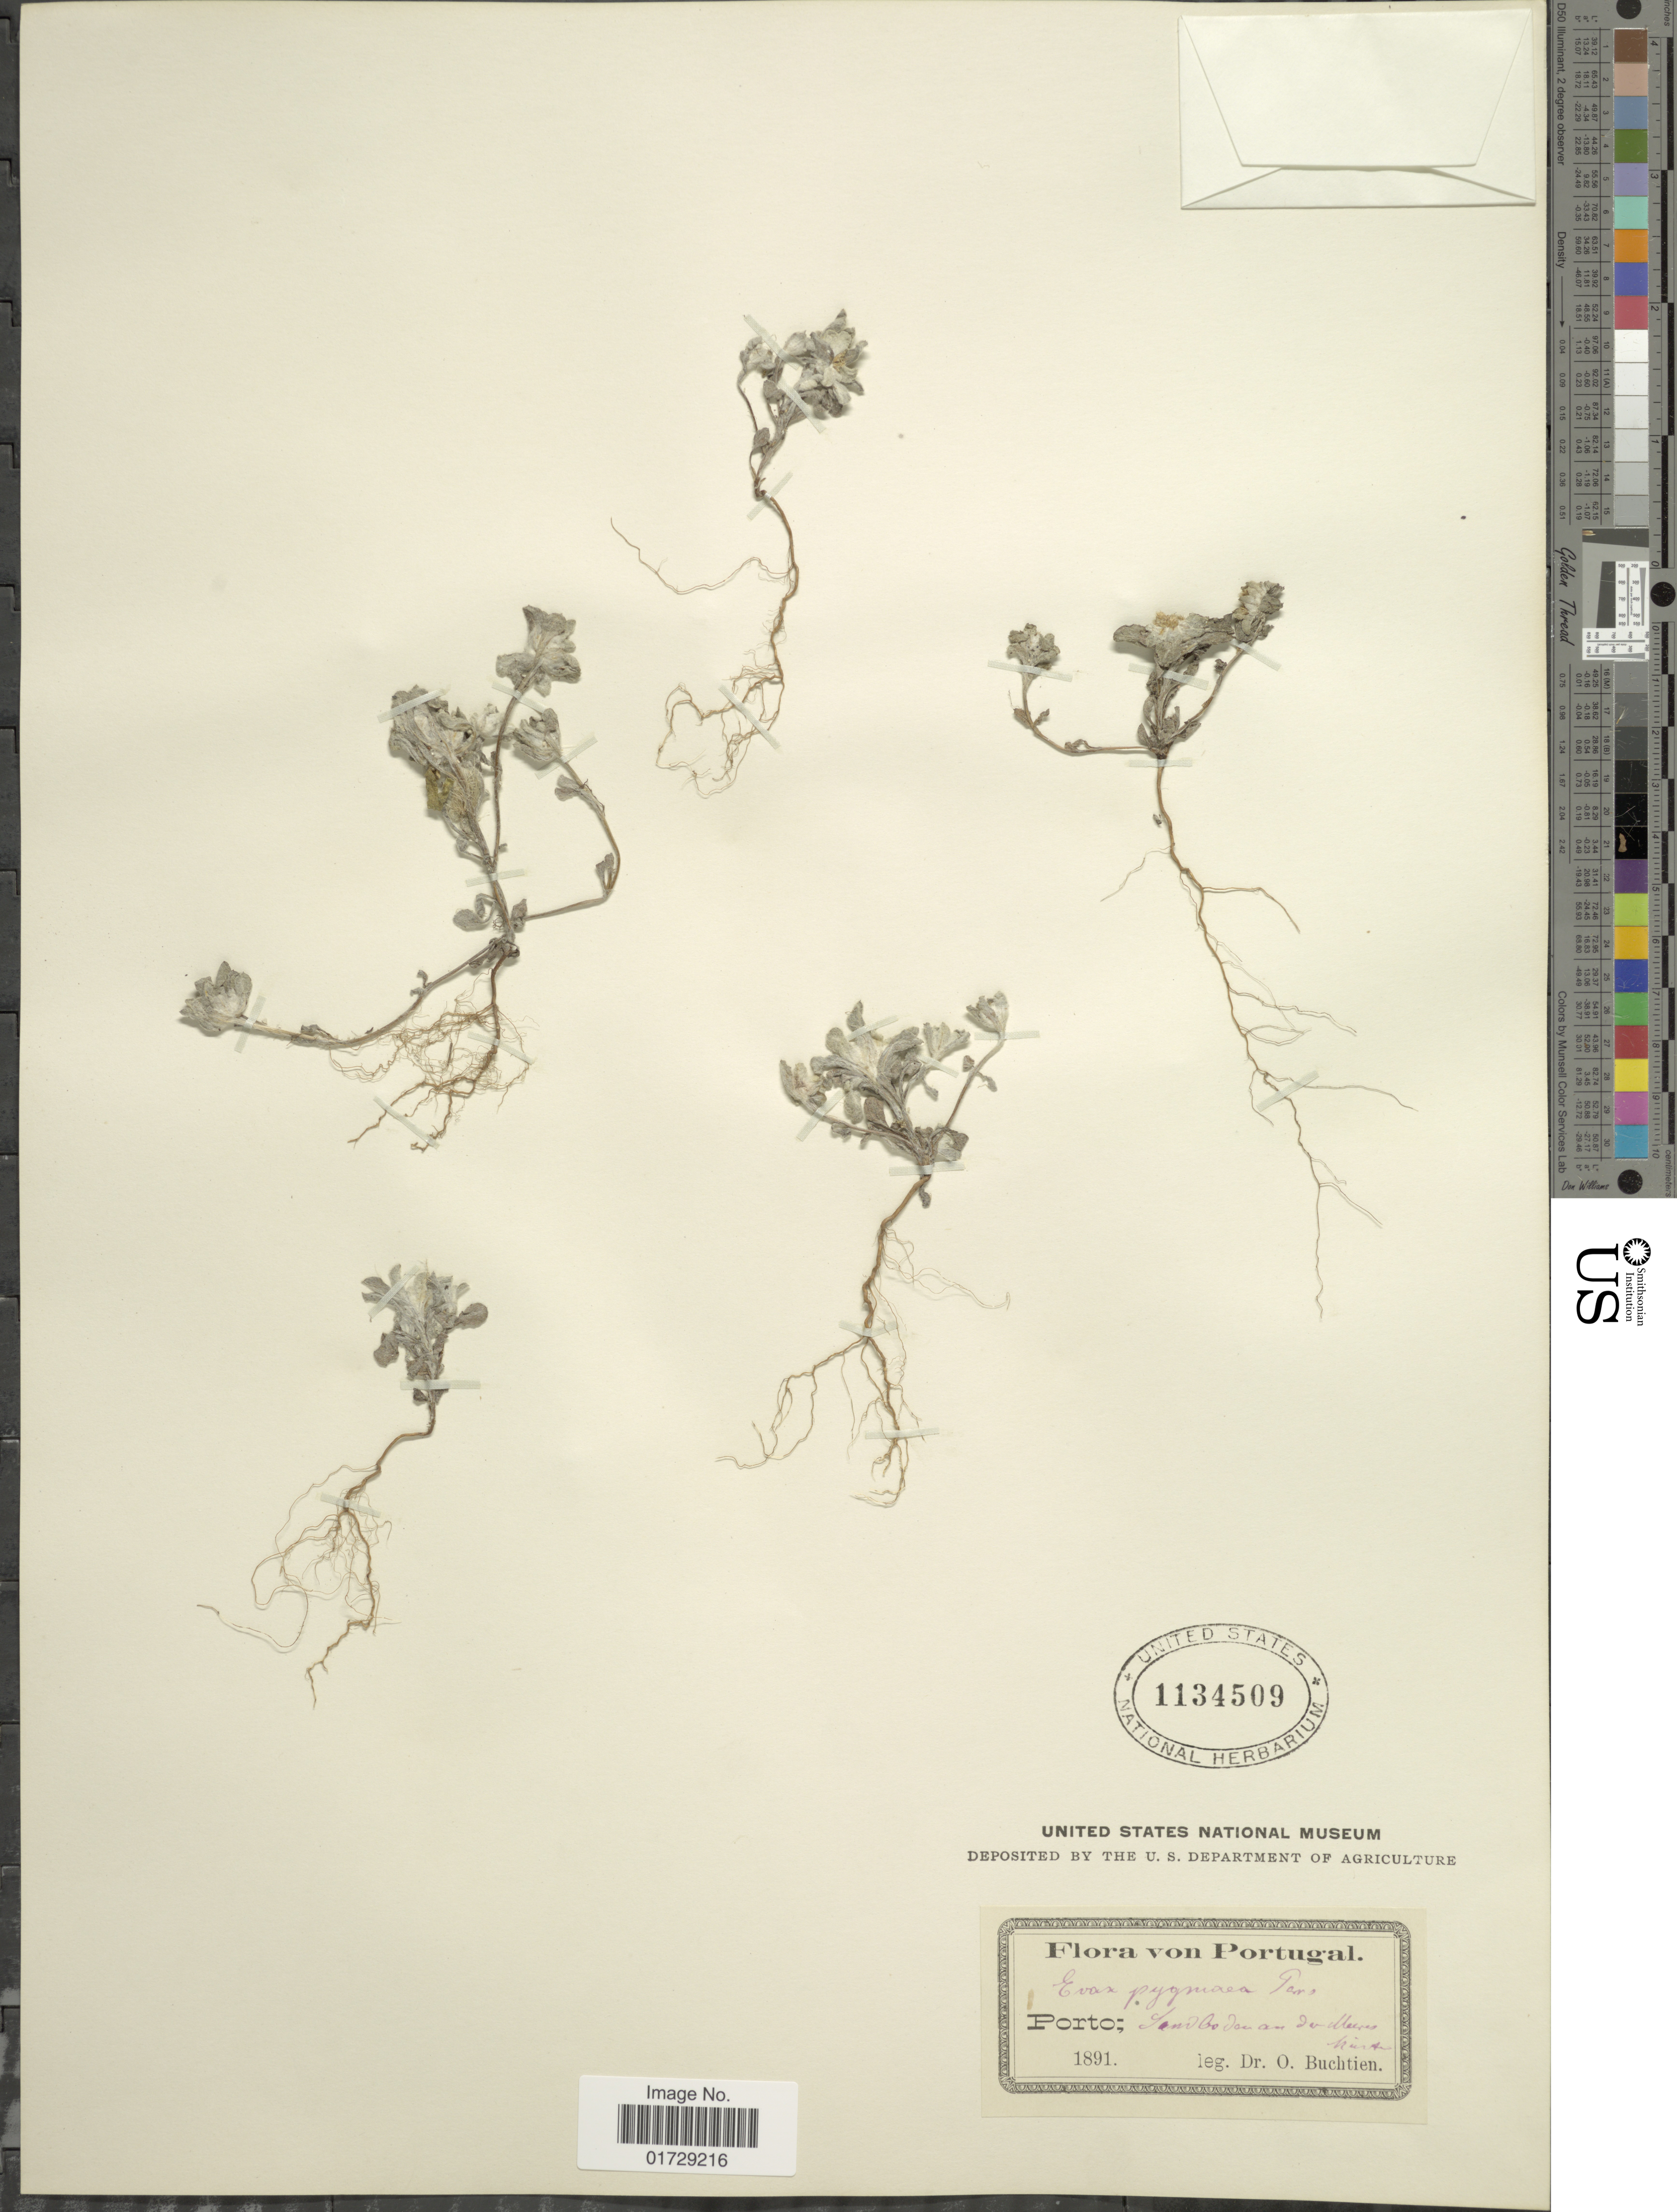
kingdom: Plantae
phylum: Tracheophyta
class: Magnoliopsida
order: Asterales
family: Asteraceae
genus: Evax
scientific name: Evax pygmaea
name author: (L.) Brot.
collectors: O. Buchtien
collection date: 1891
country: Portugal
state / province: Porto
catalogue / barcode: US 1134509